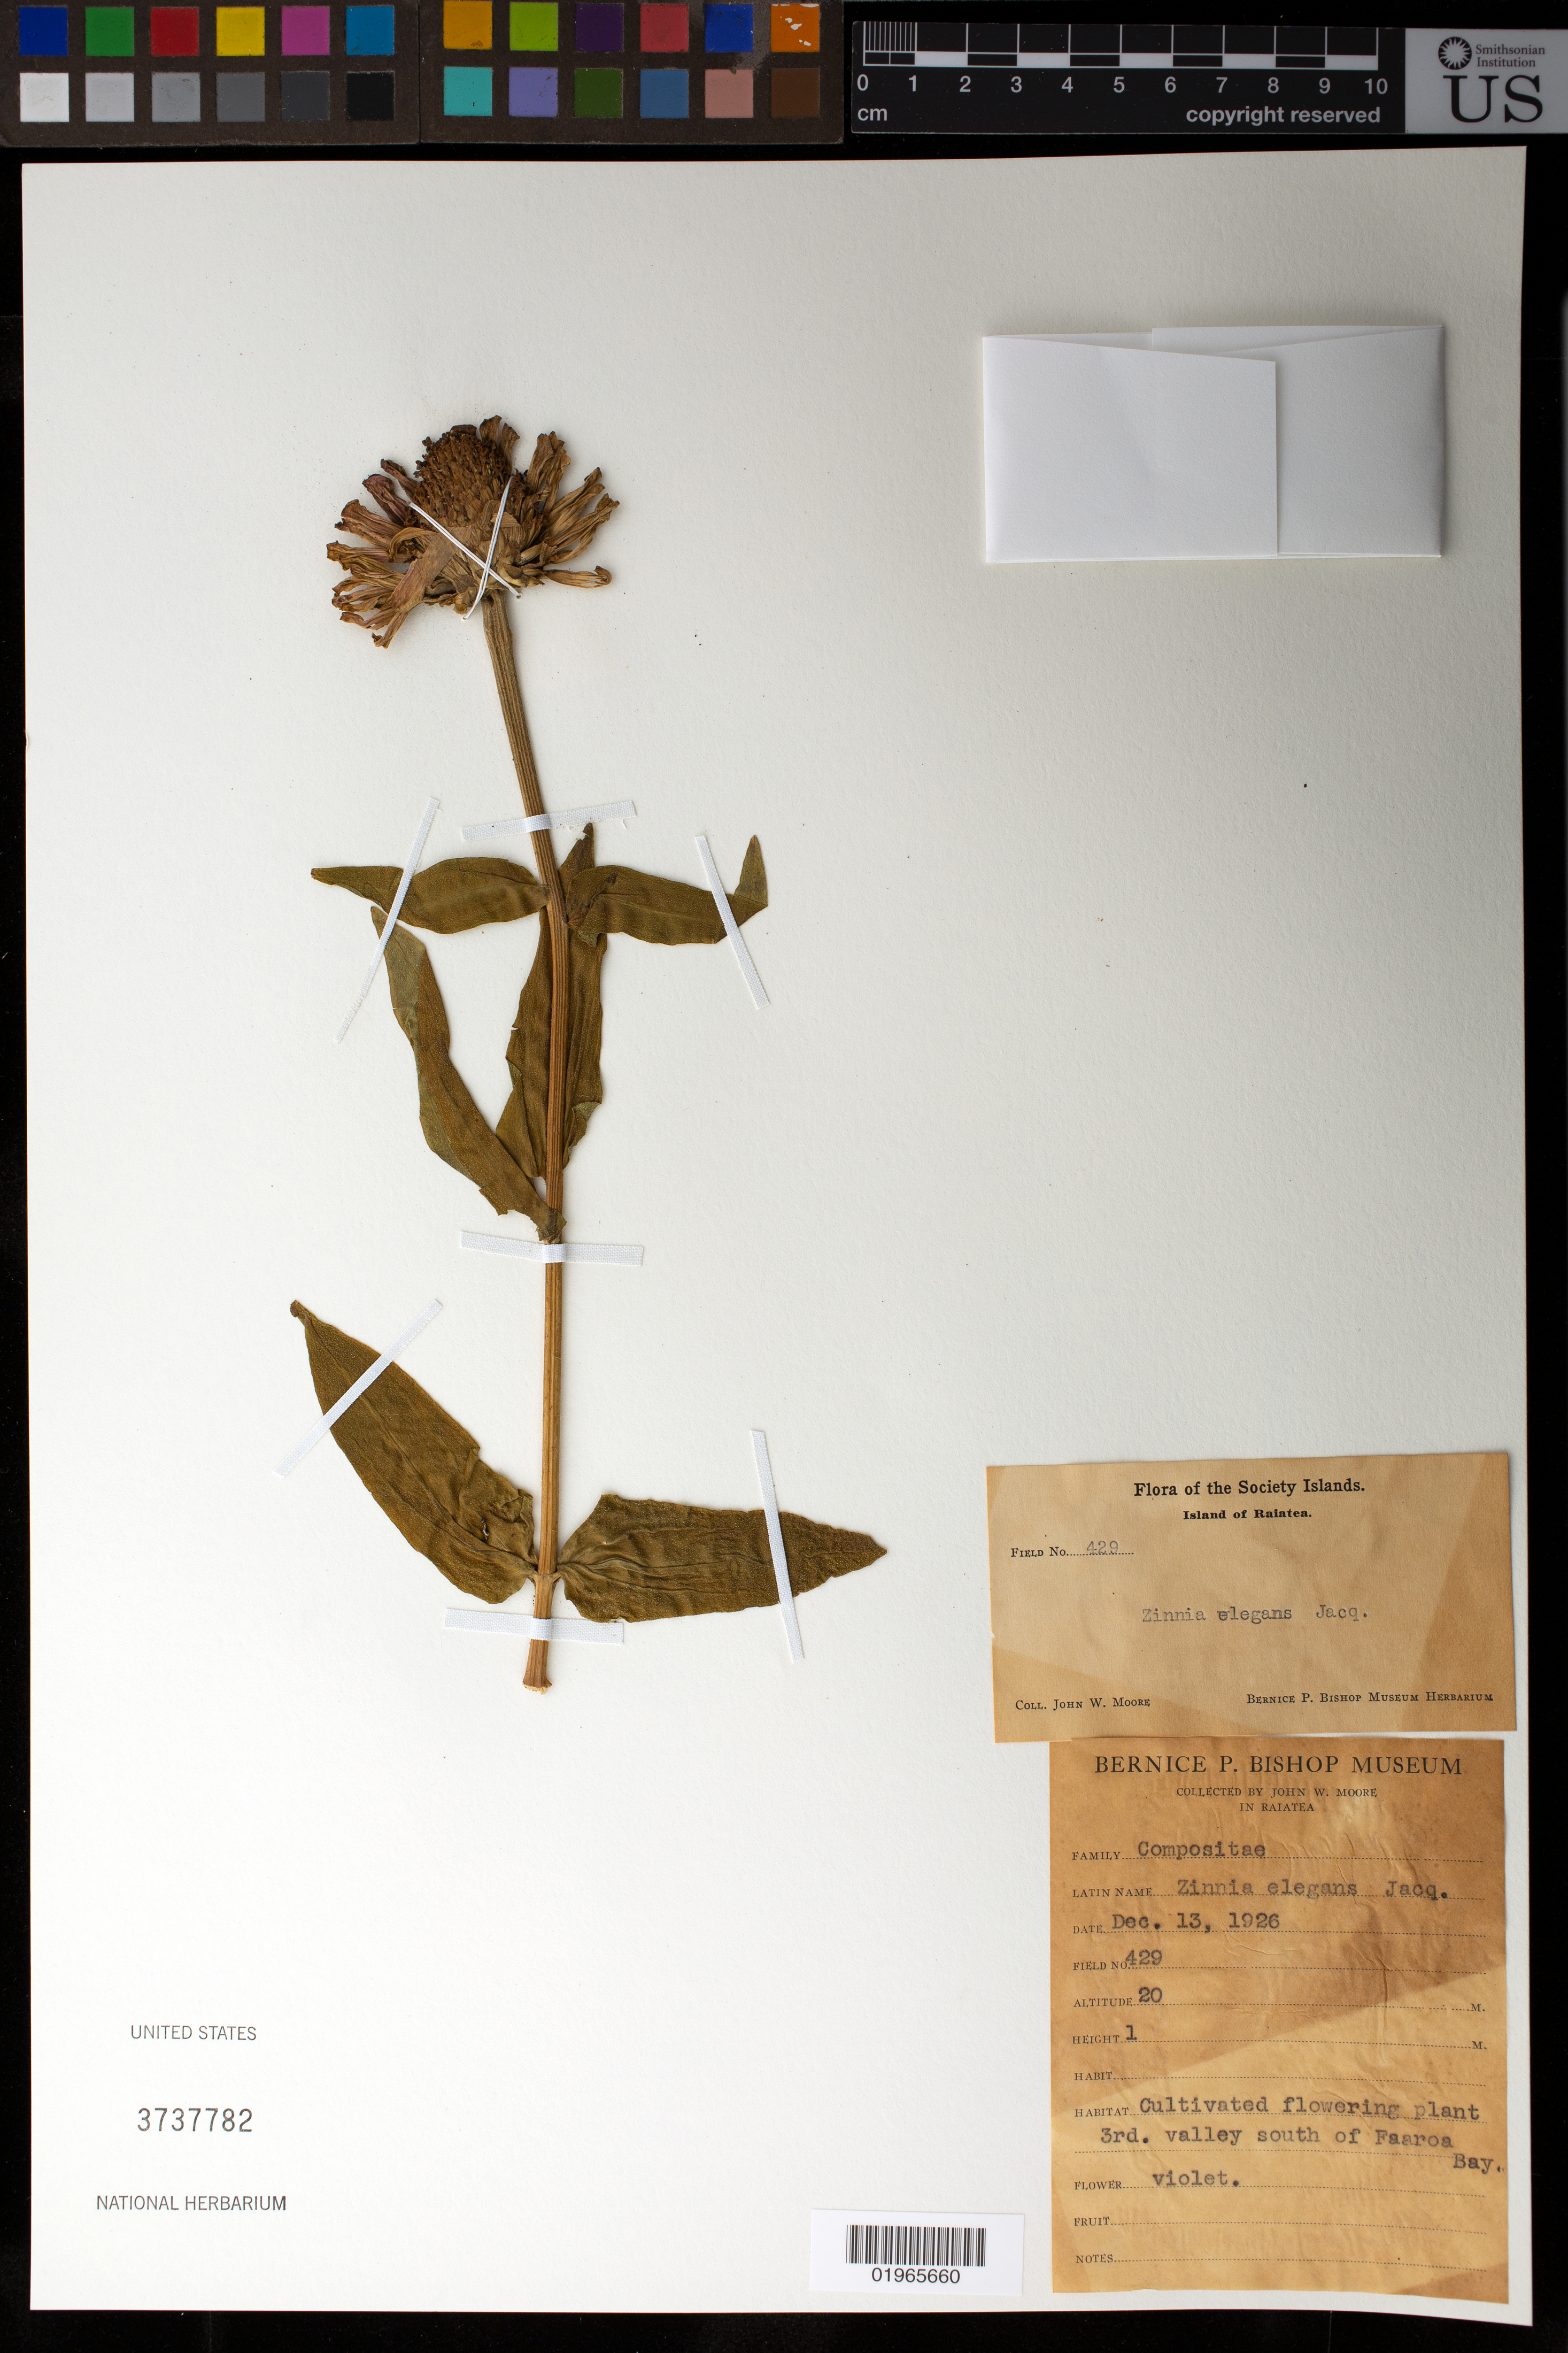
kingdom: Plantae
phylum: Tracheophyta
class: Magnoliopsida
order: Asterales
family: Asteraceae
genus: Zinnia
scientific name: Zinnia elegans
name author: Jacq.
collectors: J. Moore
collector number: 429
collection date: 1926-12-13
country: French Polynesia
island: Raiatea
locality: Island of Raiatea, 3rd valley south of Faaroa Bay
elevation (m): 20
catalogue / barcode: US 3737782